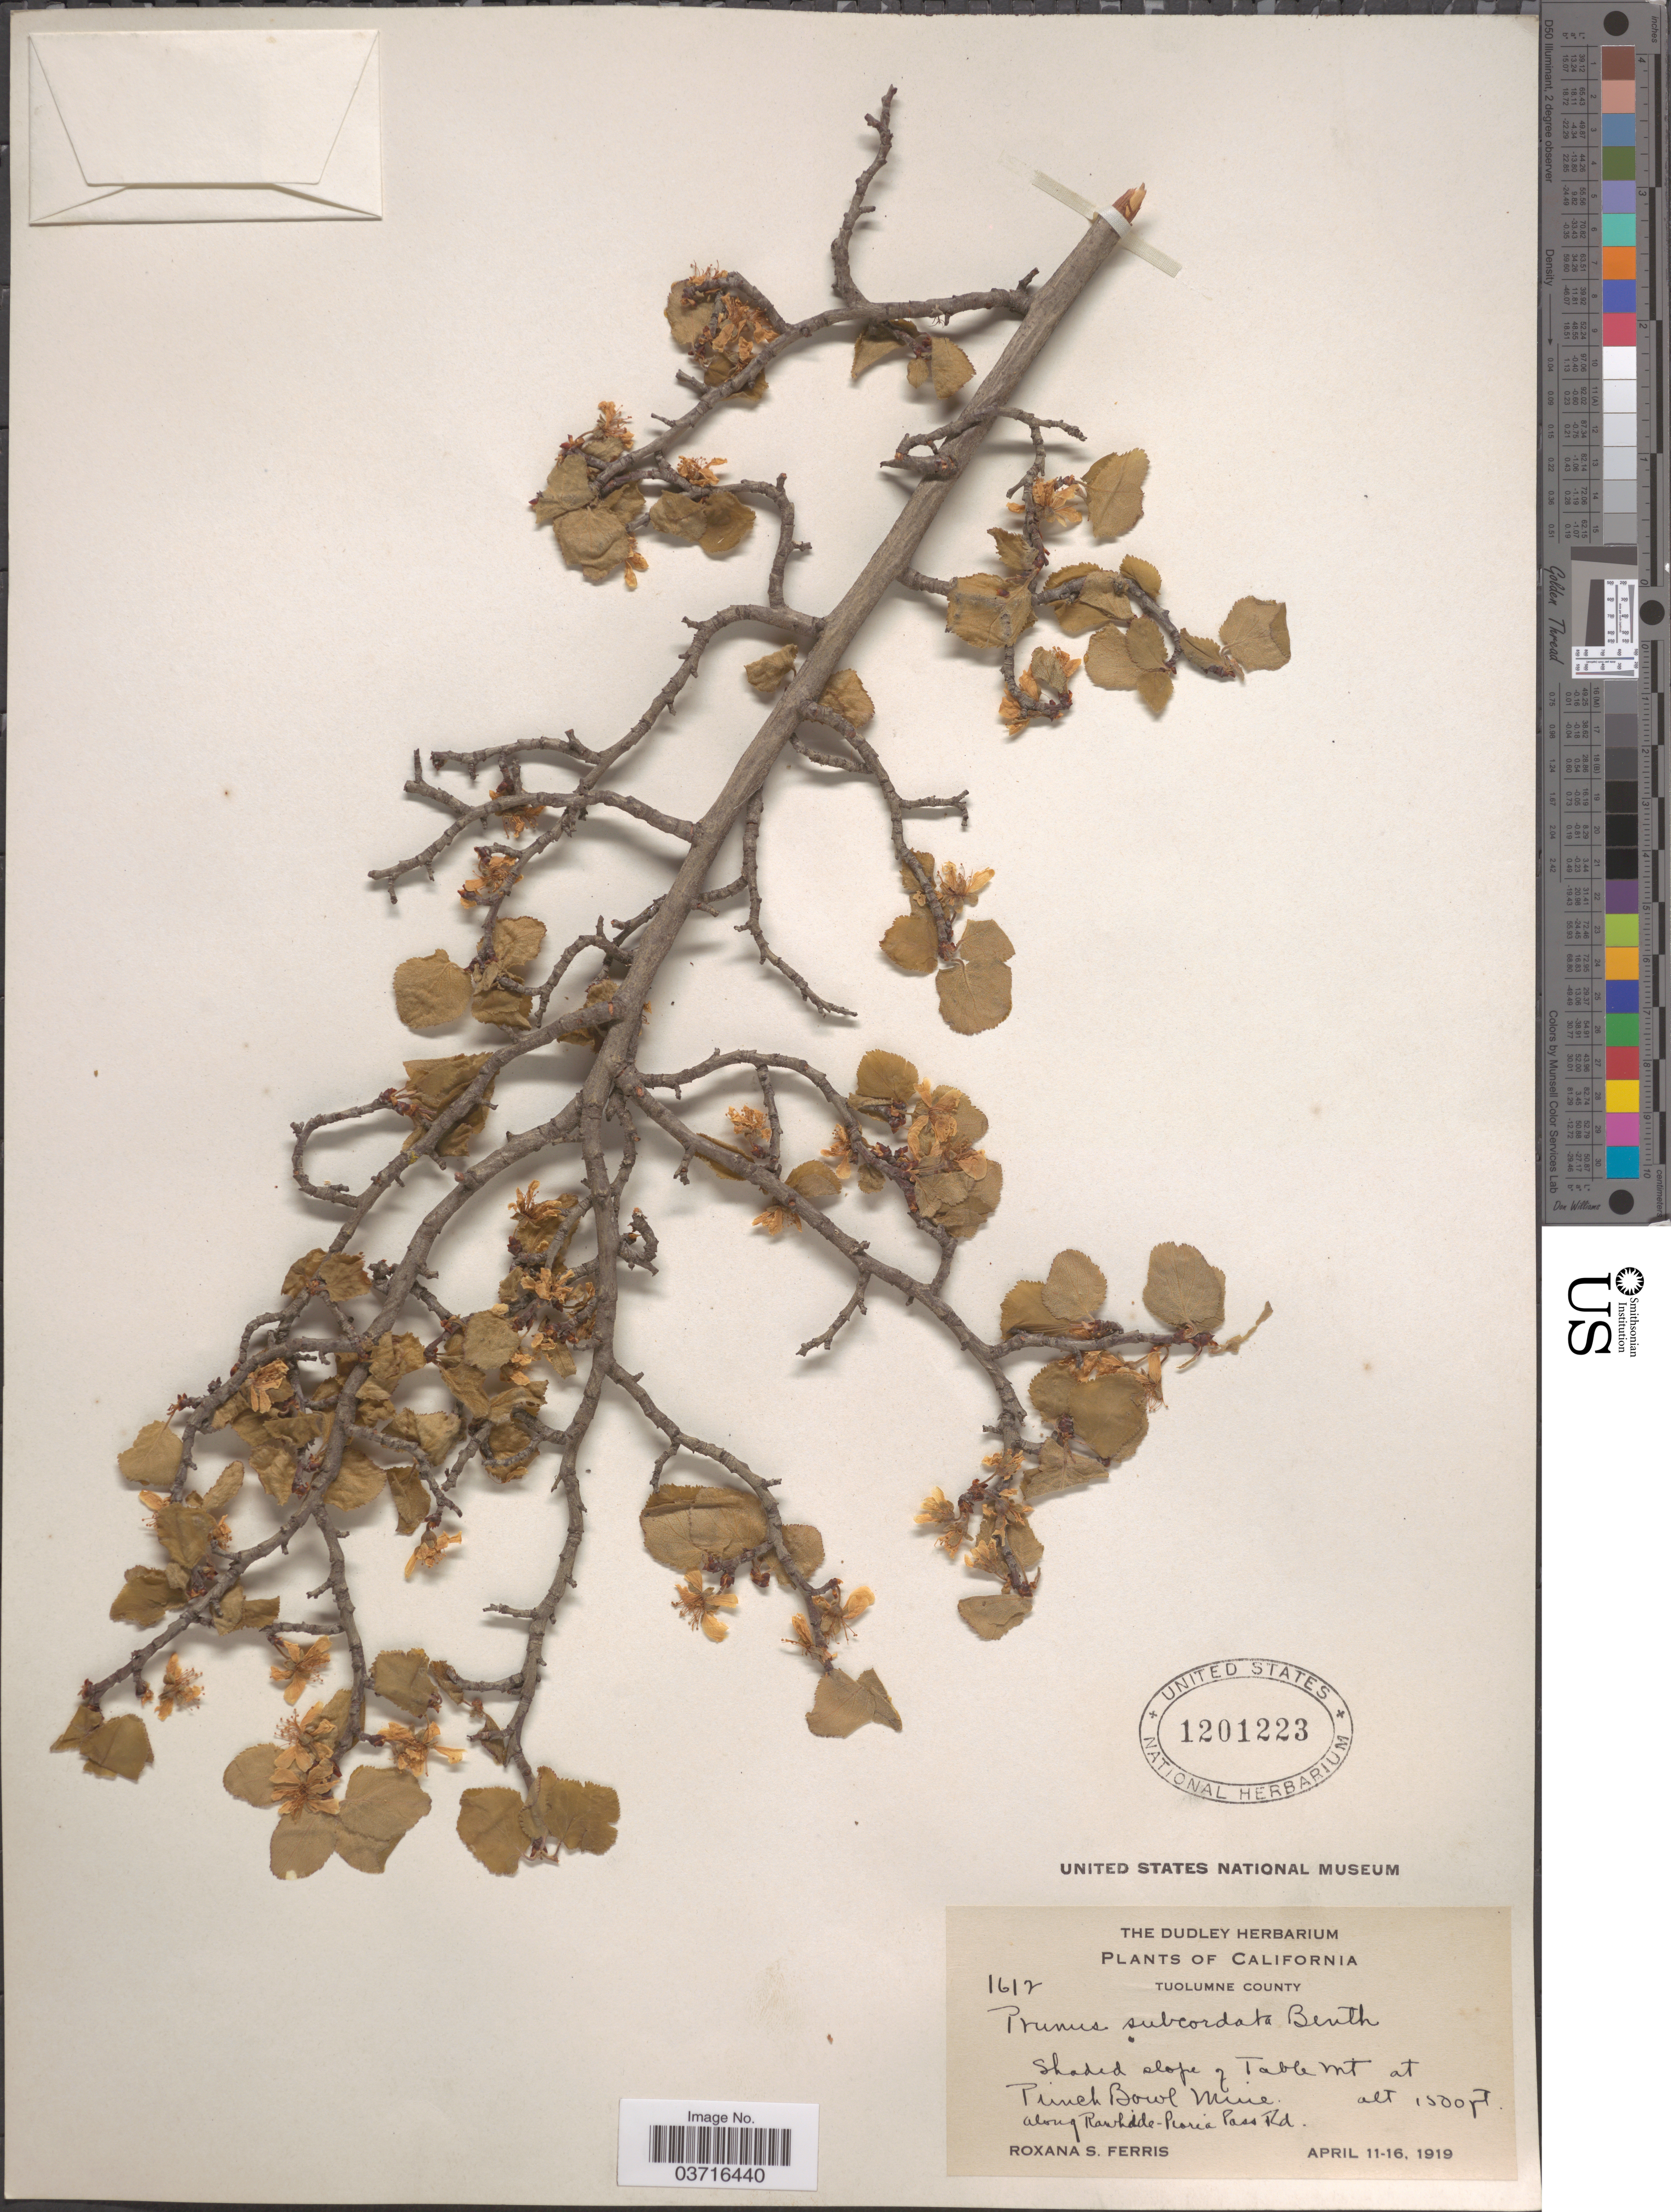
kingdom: Plantae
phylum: Tracheophyta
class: Magnoliopsida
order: Rosales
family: Rosaceae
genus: Prunus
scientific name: Prunus subcordata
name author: Benth.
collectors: R. S. Ferris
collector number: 1612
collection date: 1919-04-11/1919-04-16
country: United States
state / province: California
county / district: Tuolumne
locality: Tuolumne County. Table Mt at Punch Bowl Mine. Along Rawhide-Peoria Pass Rd.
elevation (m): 457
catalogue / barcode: US 1201223